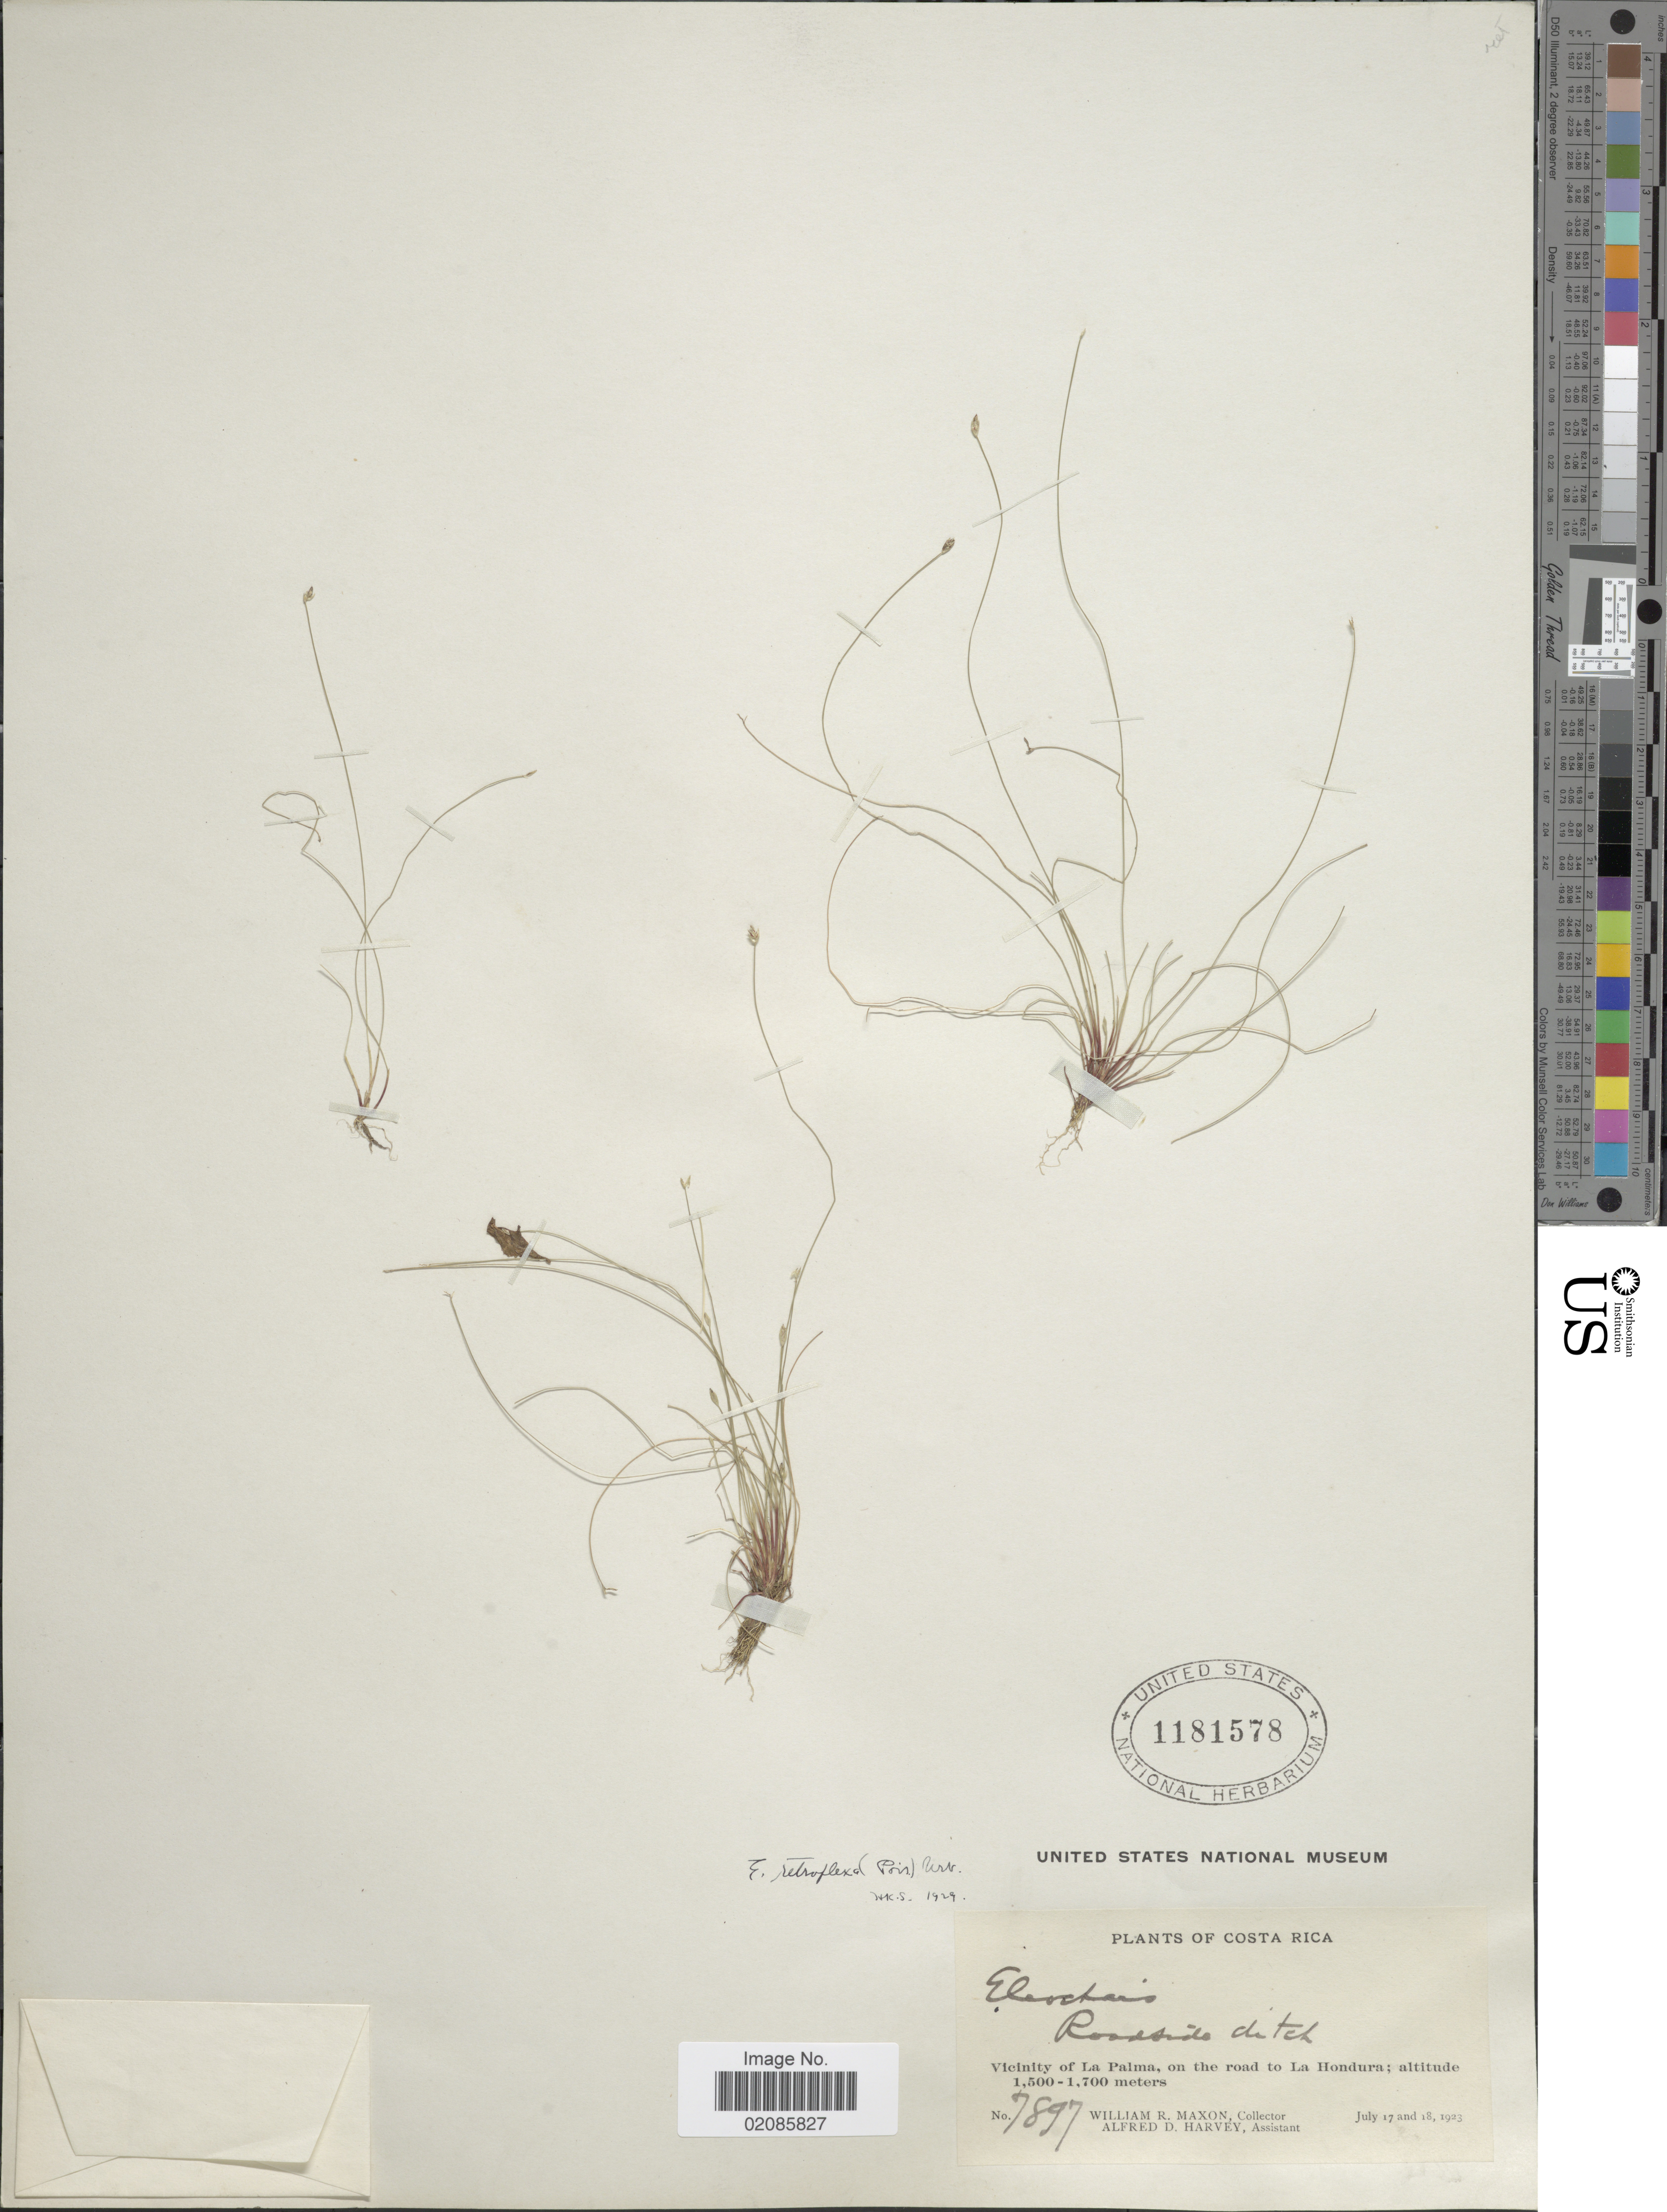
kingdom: Plantae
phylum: Tracheophyta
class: Liliopsida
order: Poales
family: Cyperaceae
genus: Eleocharis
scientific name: Eleocharis retroflexa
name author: (Poir.) Urb.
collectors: W. R. Maxon & A. D. Harvey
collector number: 7897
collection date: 1923-07-17/1923-07-18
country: Costa Rica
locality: Roadside ditch. Vicinity of La Palma, on the road to La Hondura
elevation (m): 1500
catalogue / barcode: US 1181578